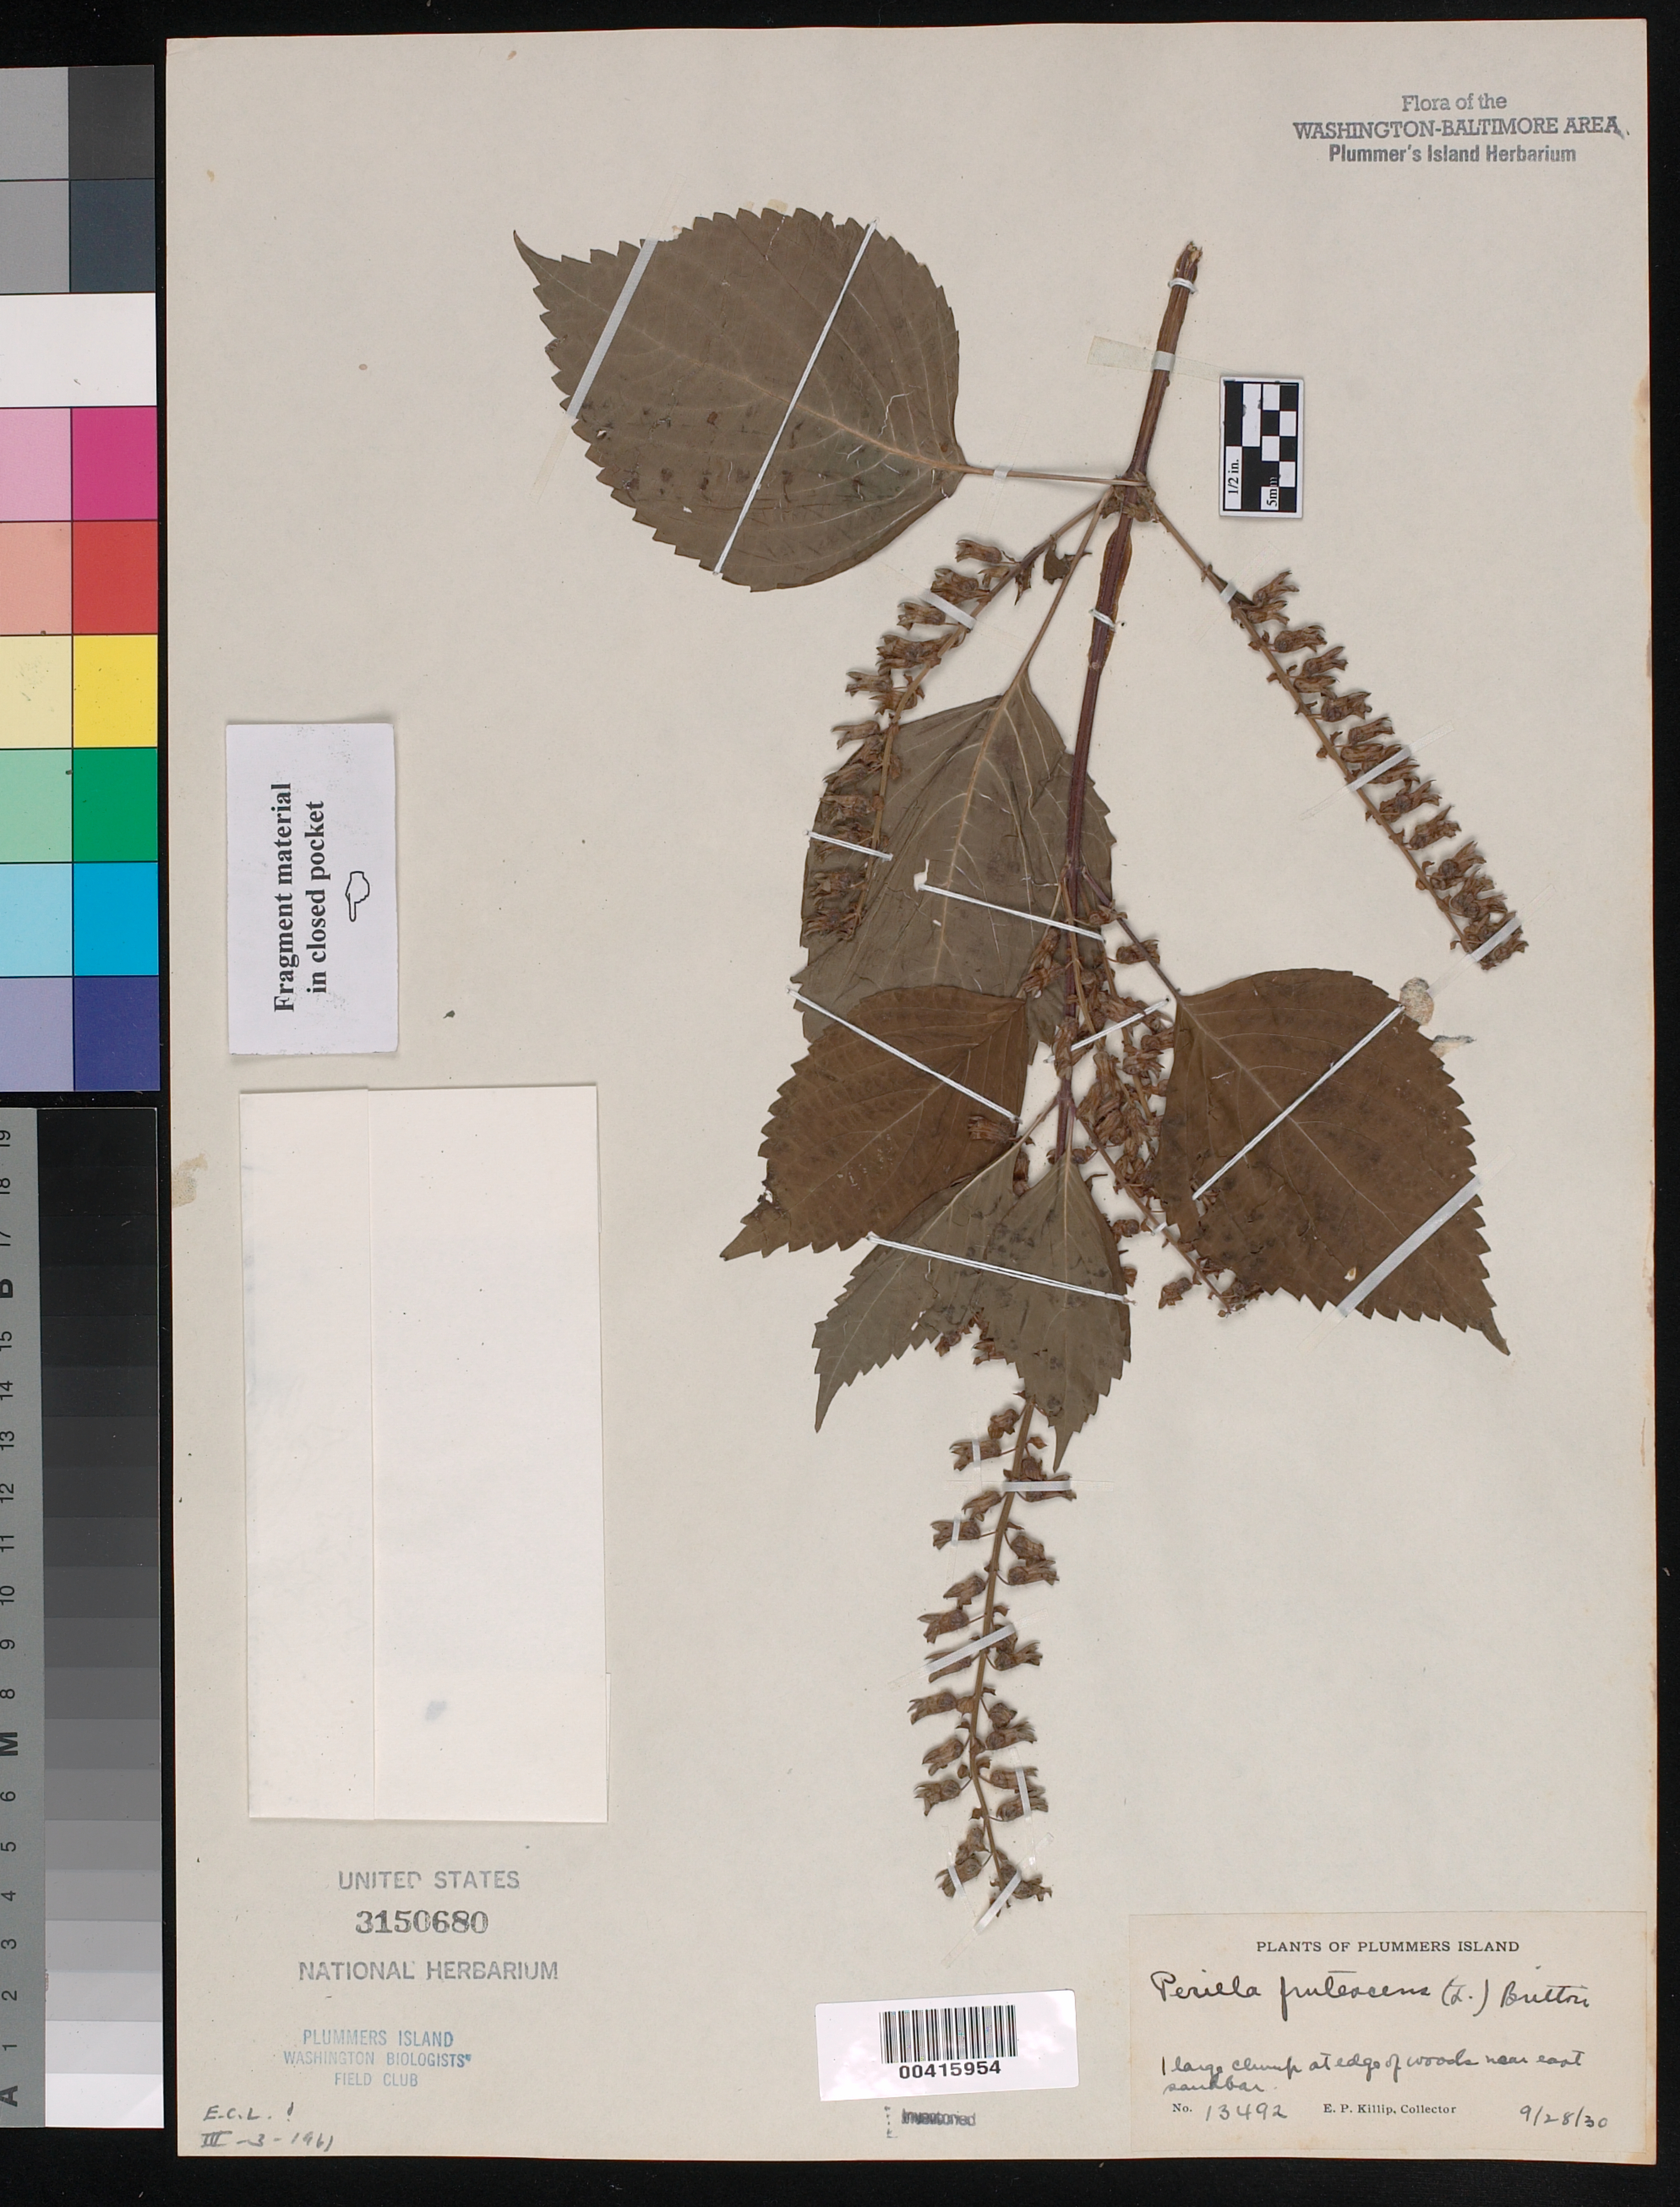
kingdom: Plantae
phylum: Tracheophyta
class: Magnoliopsida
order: Lamiales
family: Lamiaceae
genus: Perilla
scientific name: Perilla frutescens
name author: (L.) Britton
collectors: E. P. Killip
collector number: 13492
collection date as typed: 28 Sep 1930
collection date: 1930-09-28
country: United States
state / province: Maryland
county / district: Montgomery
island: Plummers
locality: Plummer's Island; near east sandbar C. & O. Canal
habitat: Edge of woods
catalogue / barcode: US 3150680